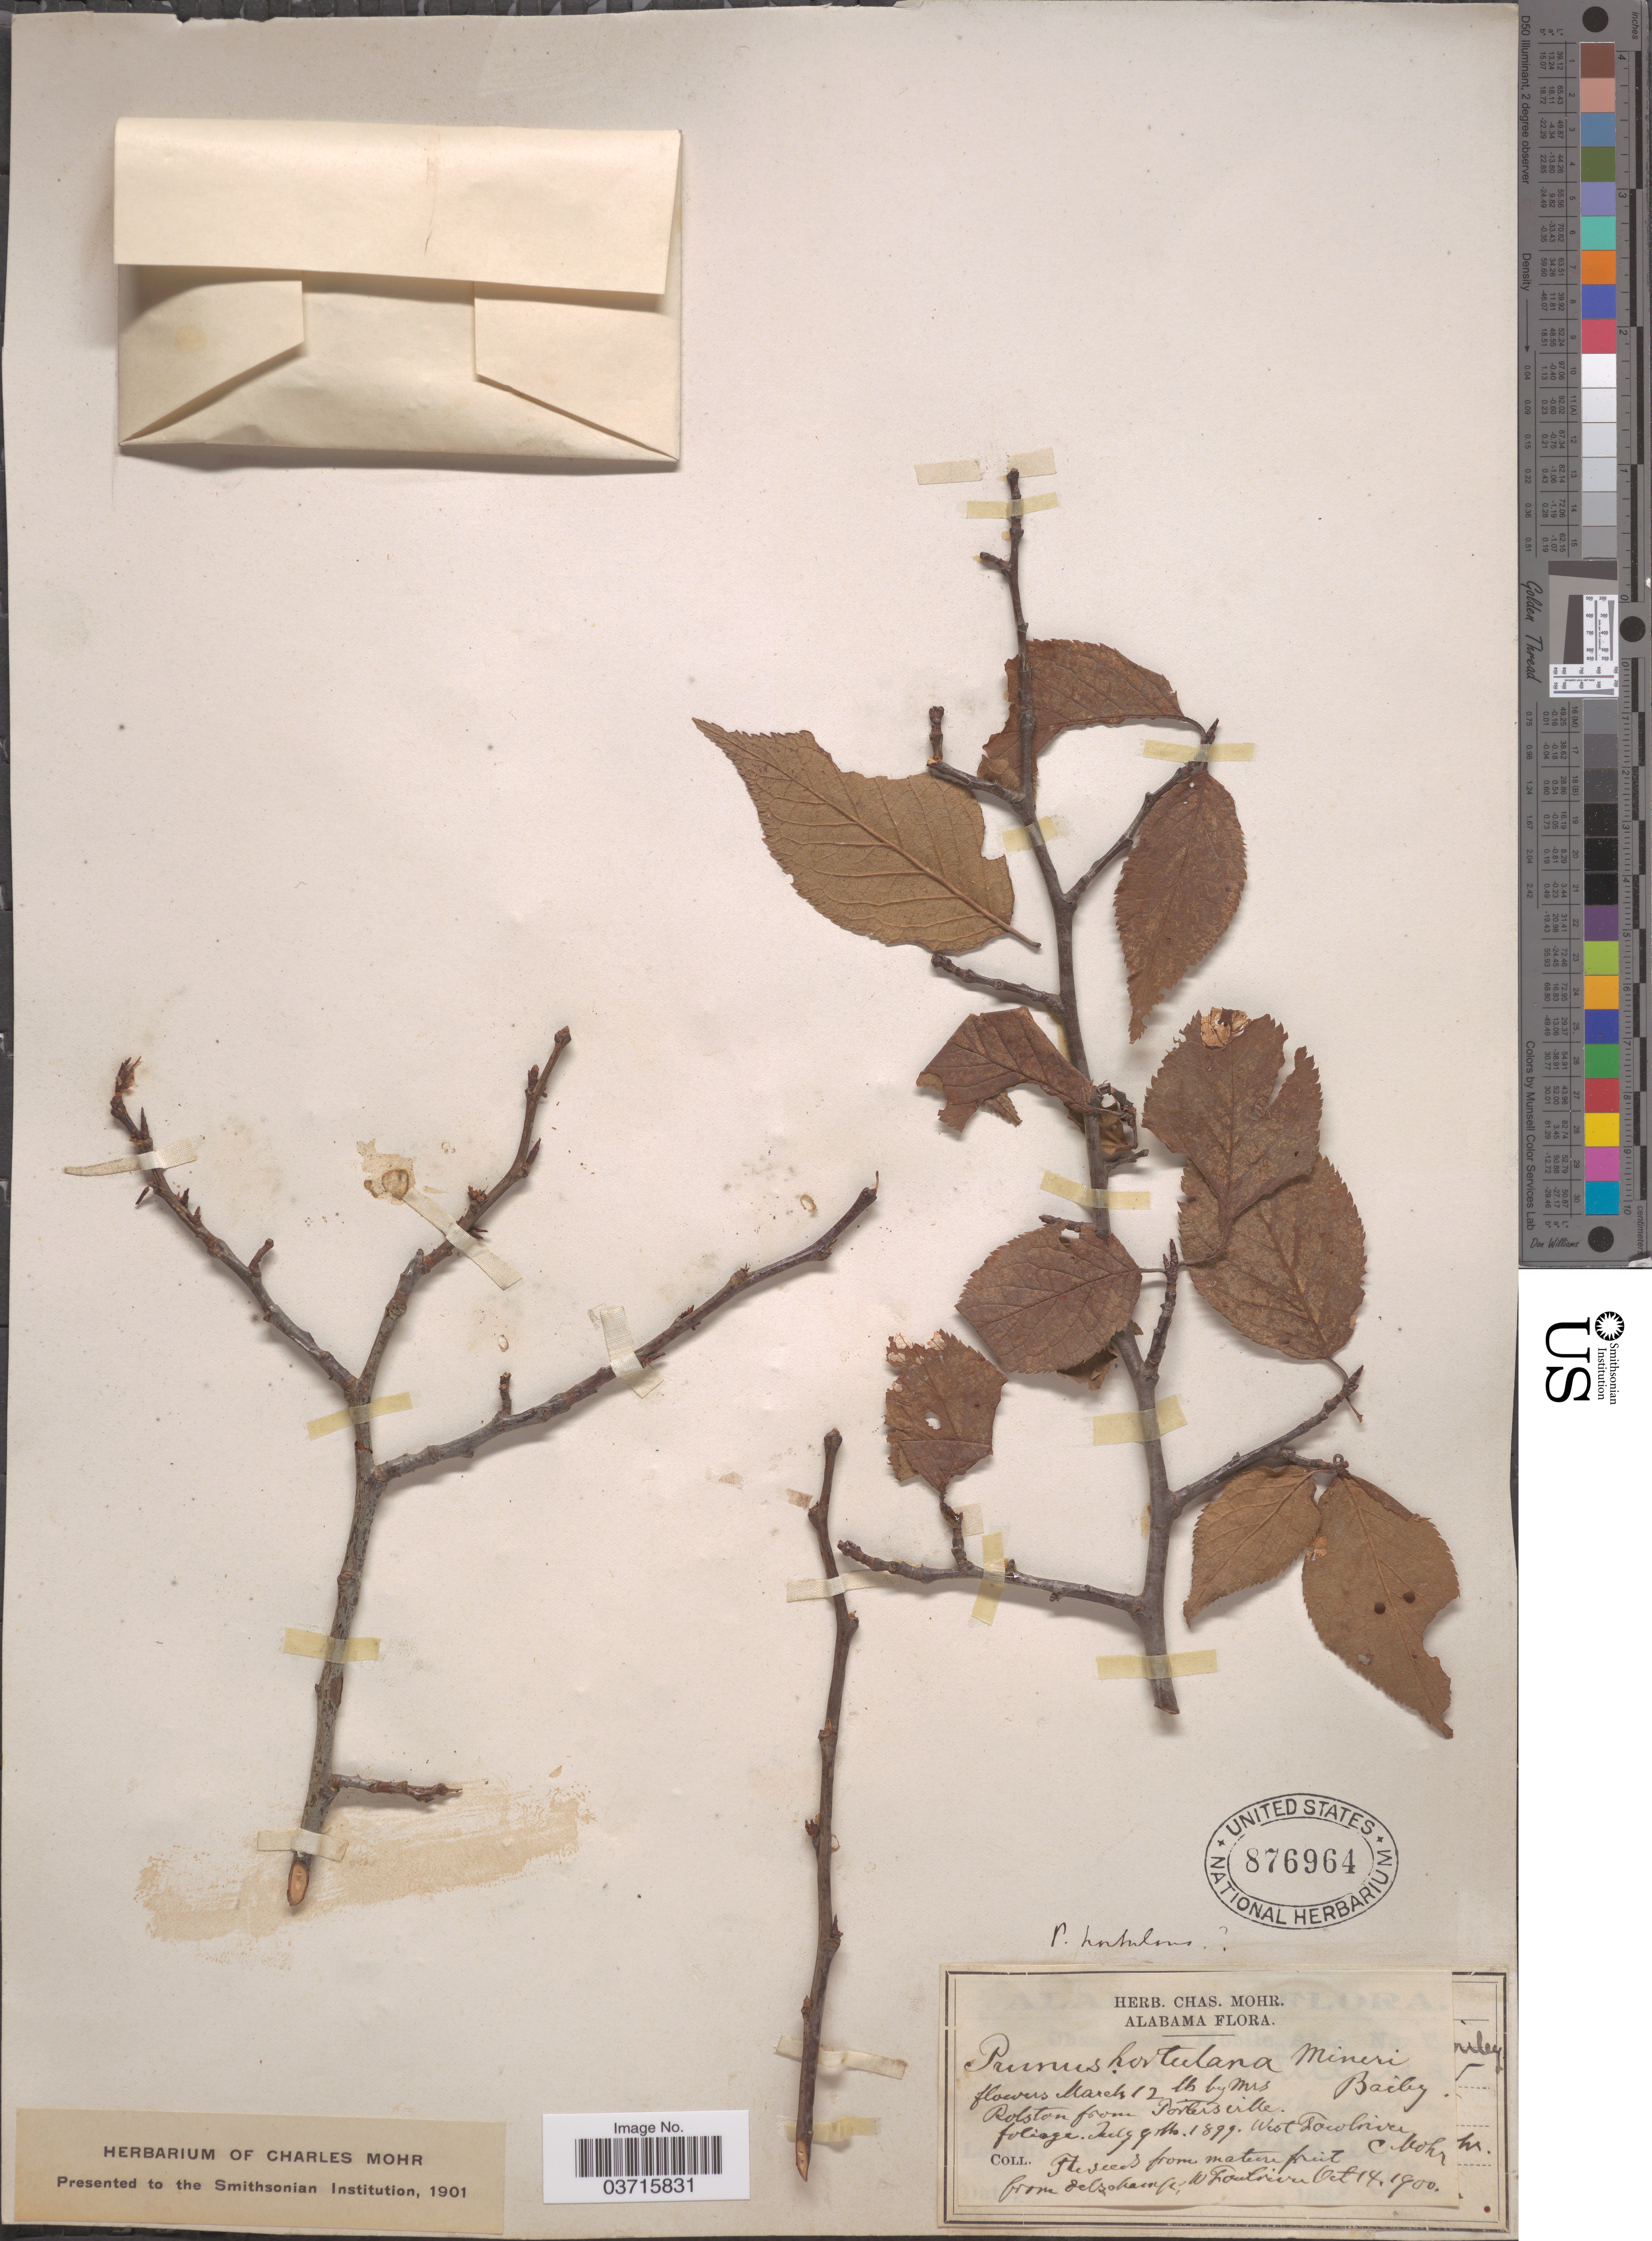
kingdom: Plantae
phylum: Tracheophyta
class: Magnoliopsida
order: Rosales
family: Rosaceae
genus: Prunus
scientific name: Prunus hortulana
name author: L.H. Bailey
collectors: Mohr, C. T. (herbarium)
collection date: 1900-10-14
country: United States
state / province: Alabama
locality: West Fowlriver.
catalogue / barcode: US 876964